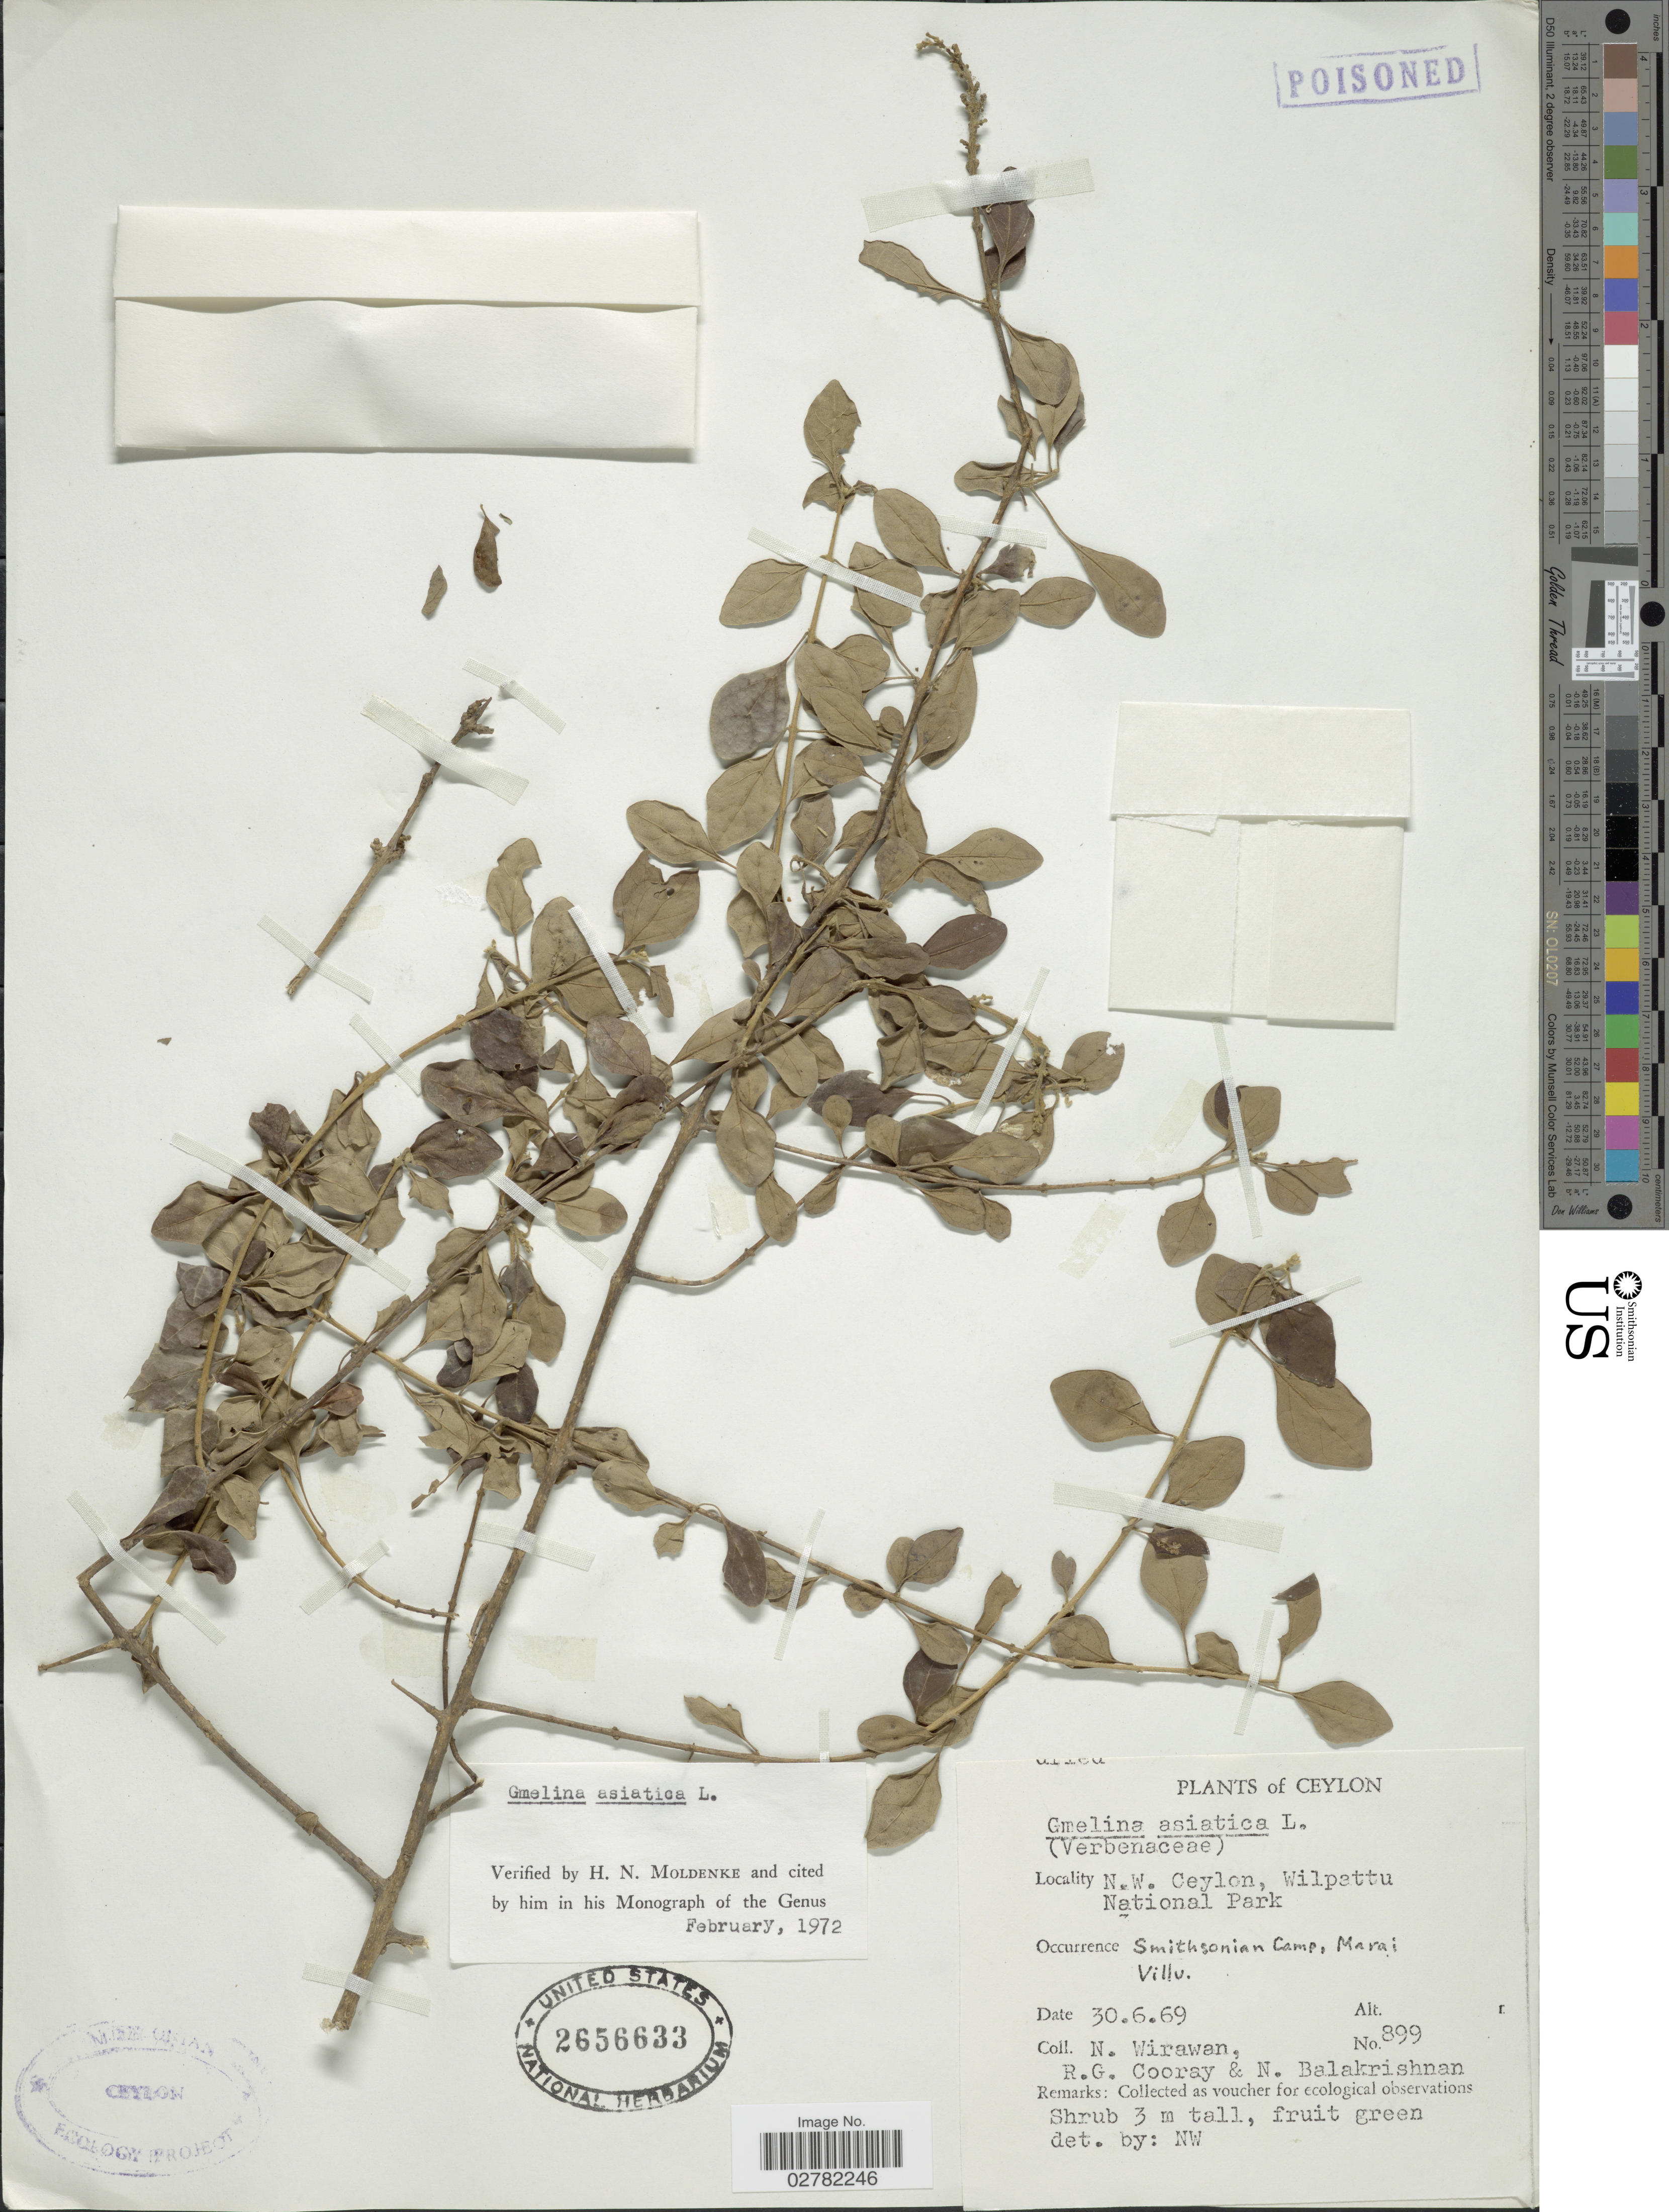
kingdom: Plantae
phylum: Tracheophyta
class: Magnoliopsida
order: Lamiales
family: Lamiaceae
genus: Gmelina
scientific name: Gmelina asiatica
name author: L.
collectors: N. Wirawan, R. Cooray & N. Balakrishnan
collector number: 899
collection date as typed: Transcribed d/m/y: 30/6/69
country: Sri Lanka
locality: N.W. Ceylon, Wilpattu National Park. Smithsonian Camp, Marai Villu.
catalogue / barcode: US 2656633